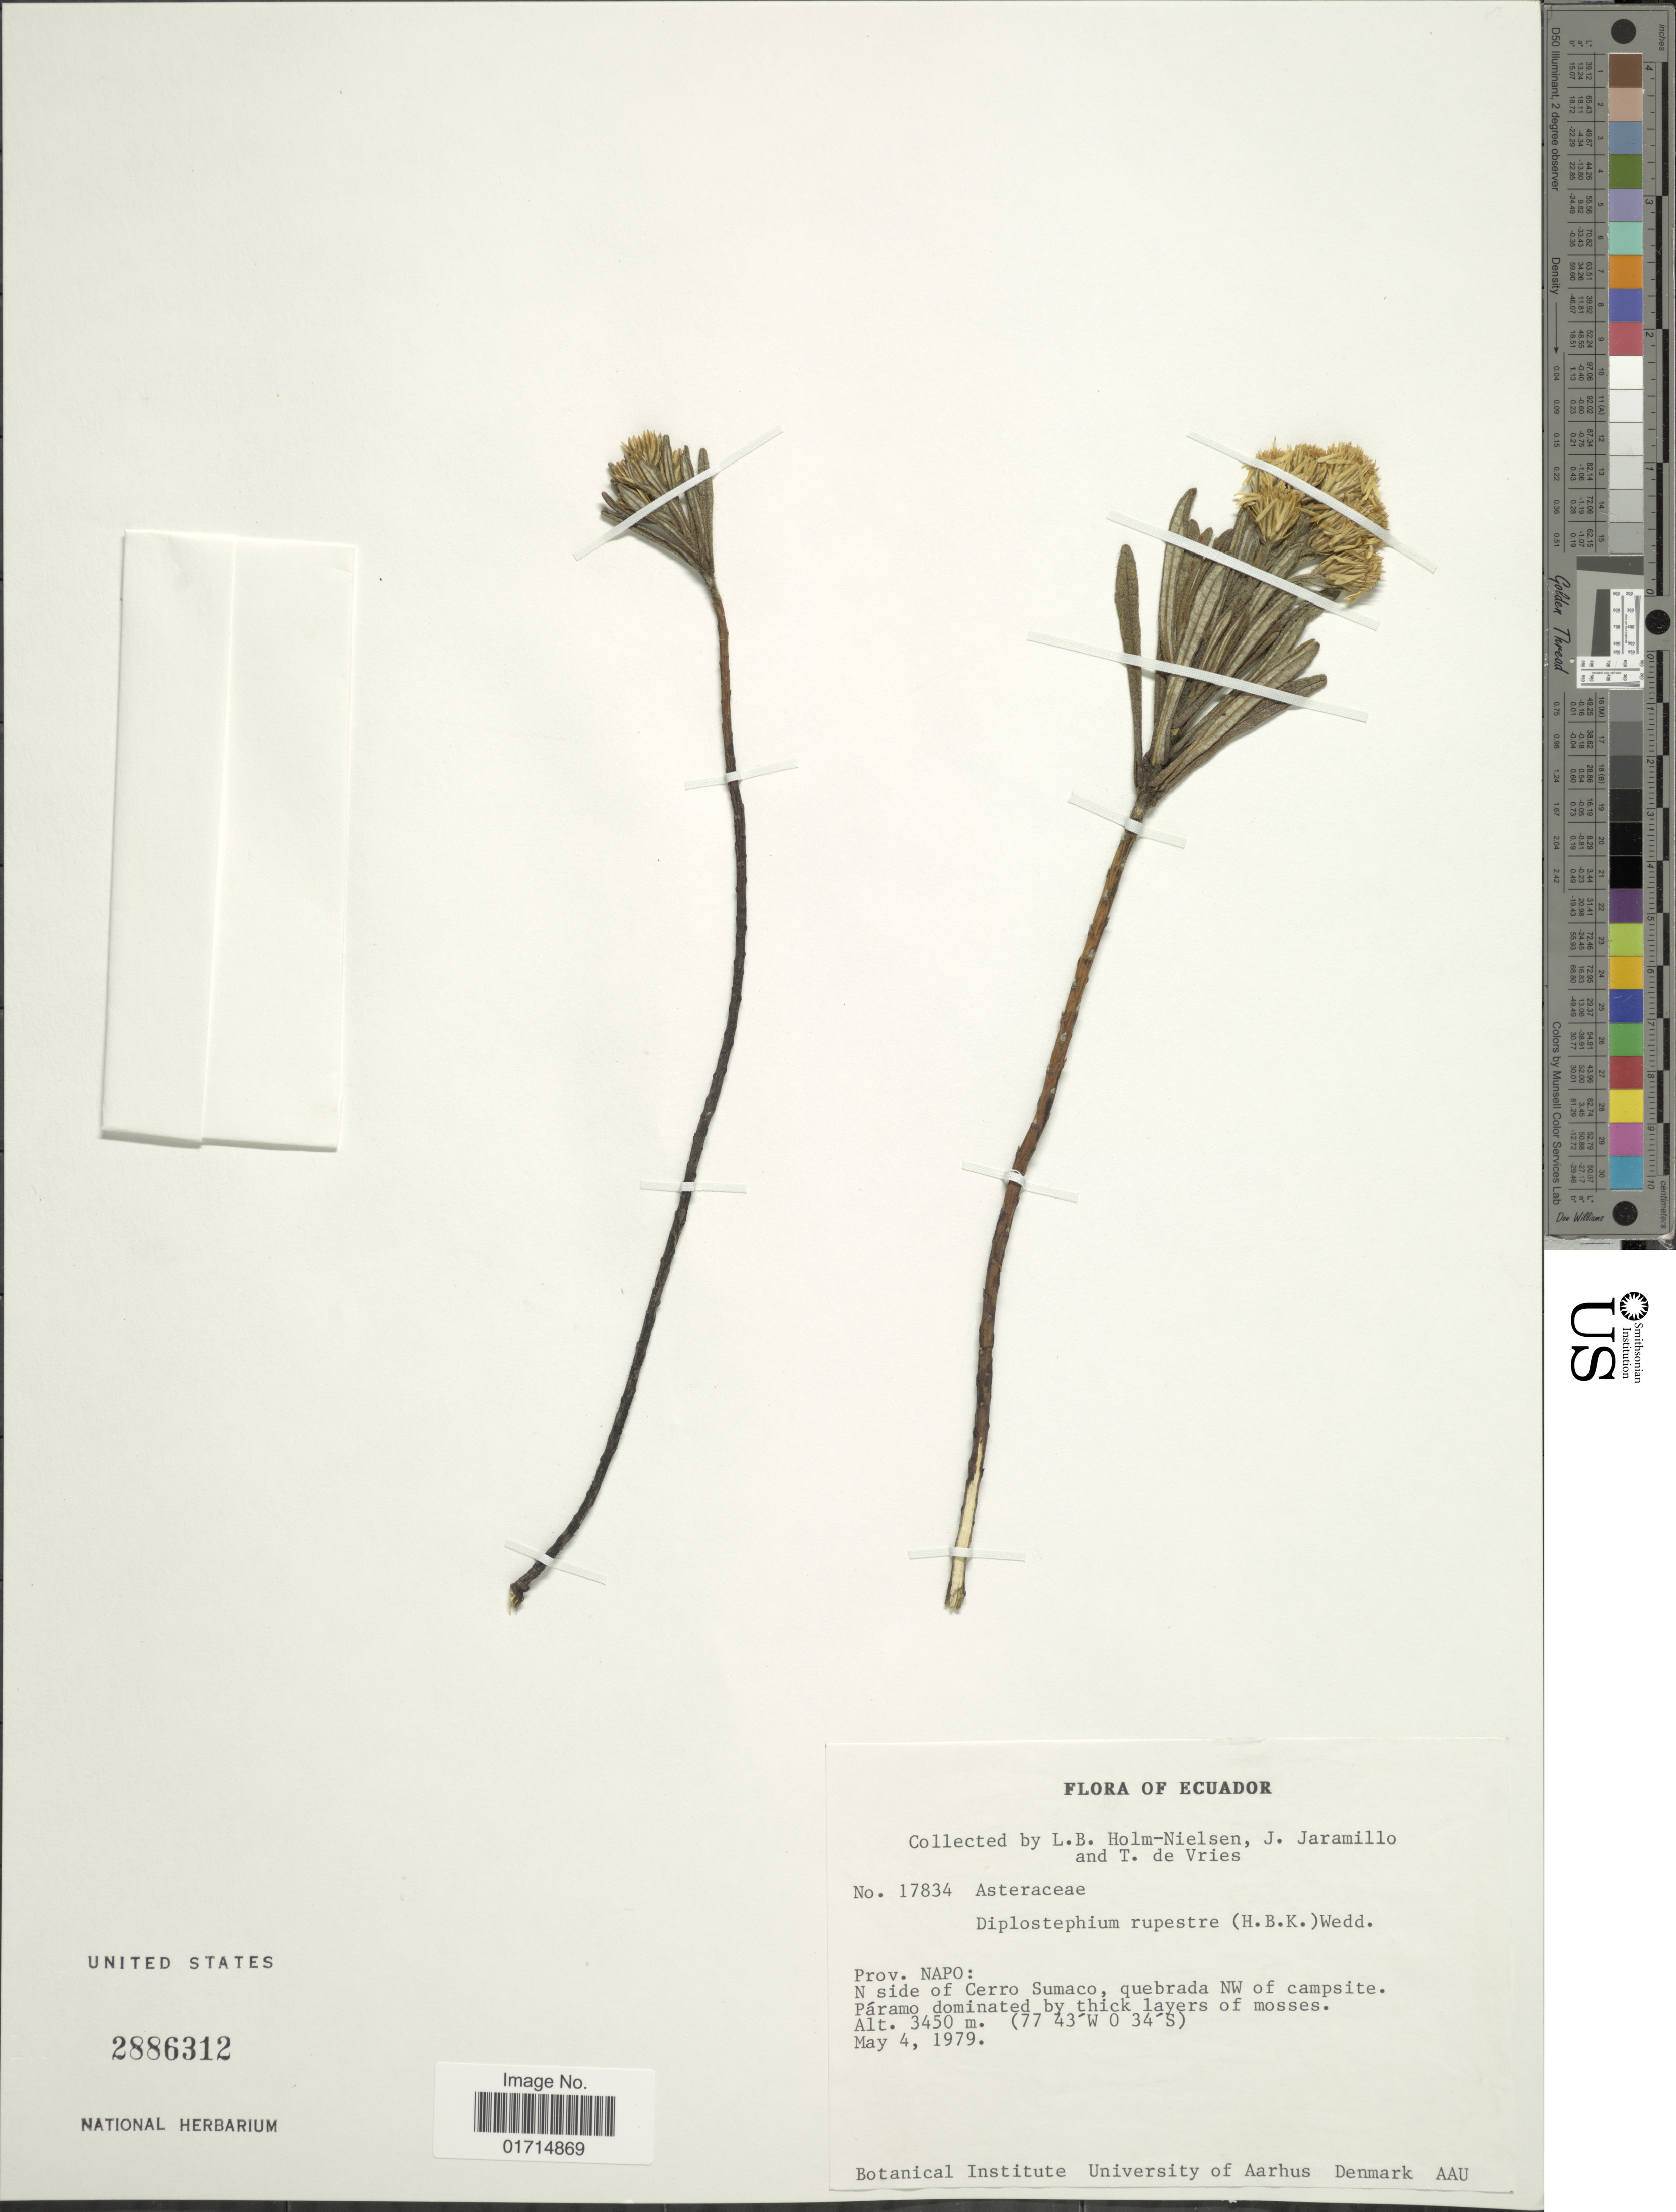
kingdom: Plantae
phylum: Tracheophyta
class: Magnoliopsida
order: Asterales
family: Asteraceae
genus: Diplostephium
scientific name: Diplostephium rupestre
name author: (Kunth) Wedd.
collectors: L. B. Holm-Nielsen, J. Jaramillo & T. de Vries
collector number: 17834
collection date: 1979-05-04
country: Ecuador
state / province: Napo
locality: Ecuador. Prov. Napo: N side of Cerro Sumaco, quebrada NW of campsite.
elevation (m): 3450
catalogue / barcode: US 2886312